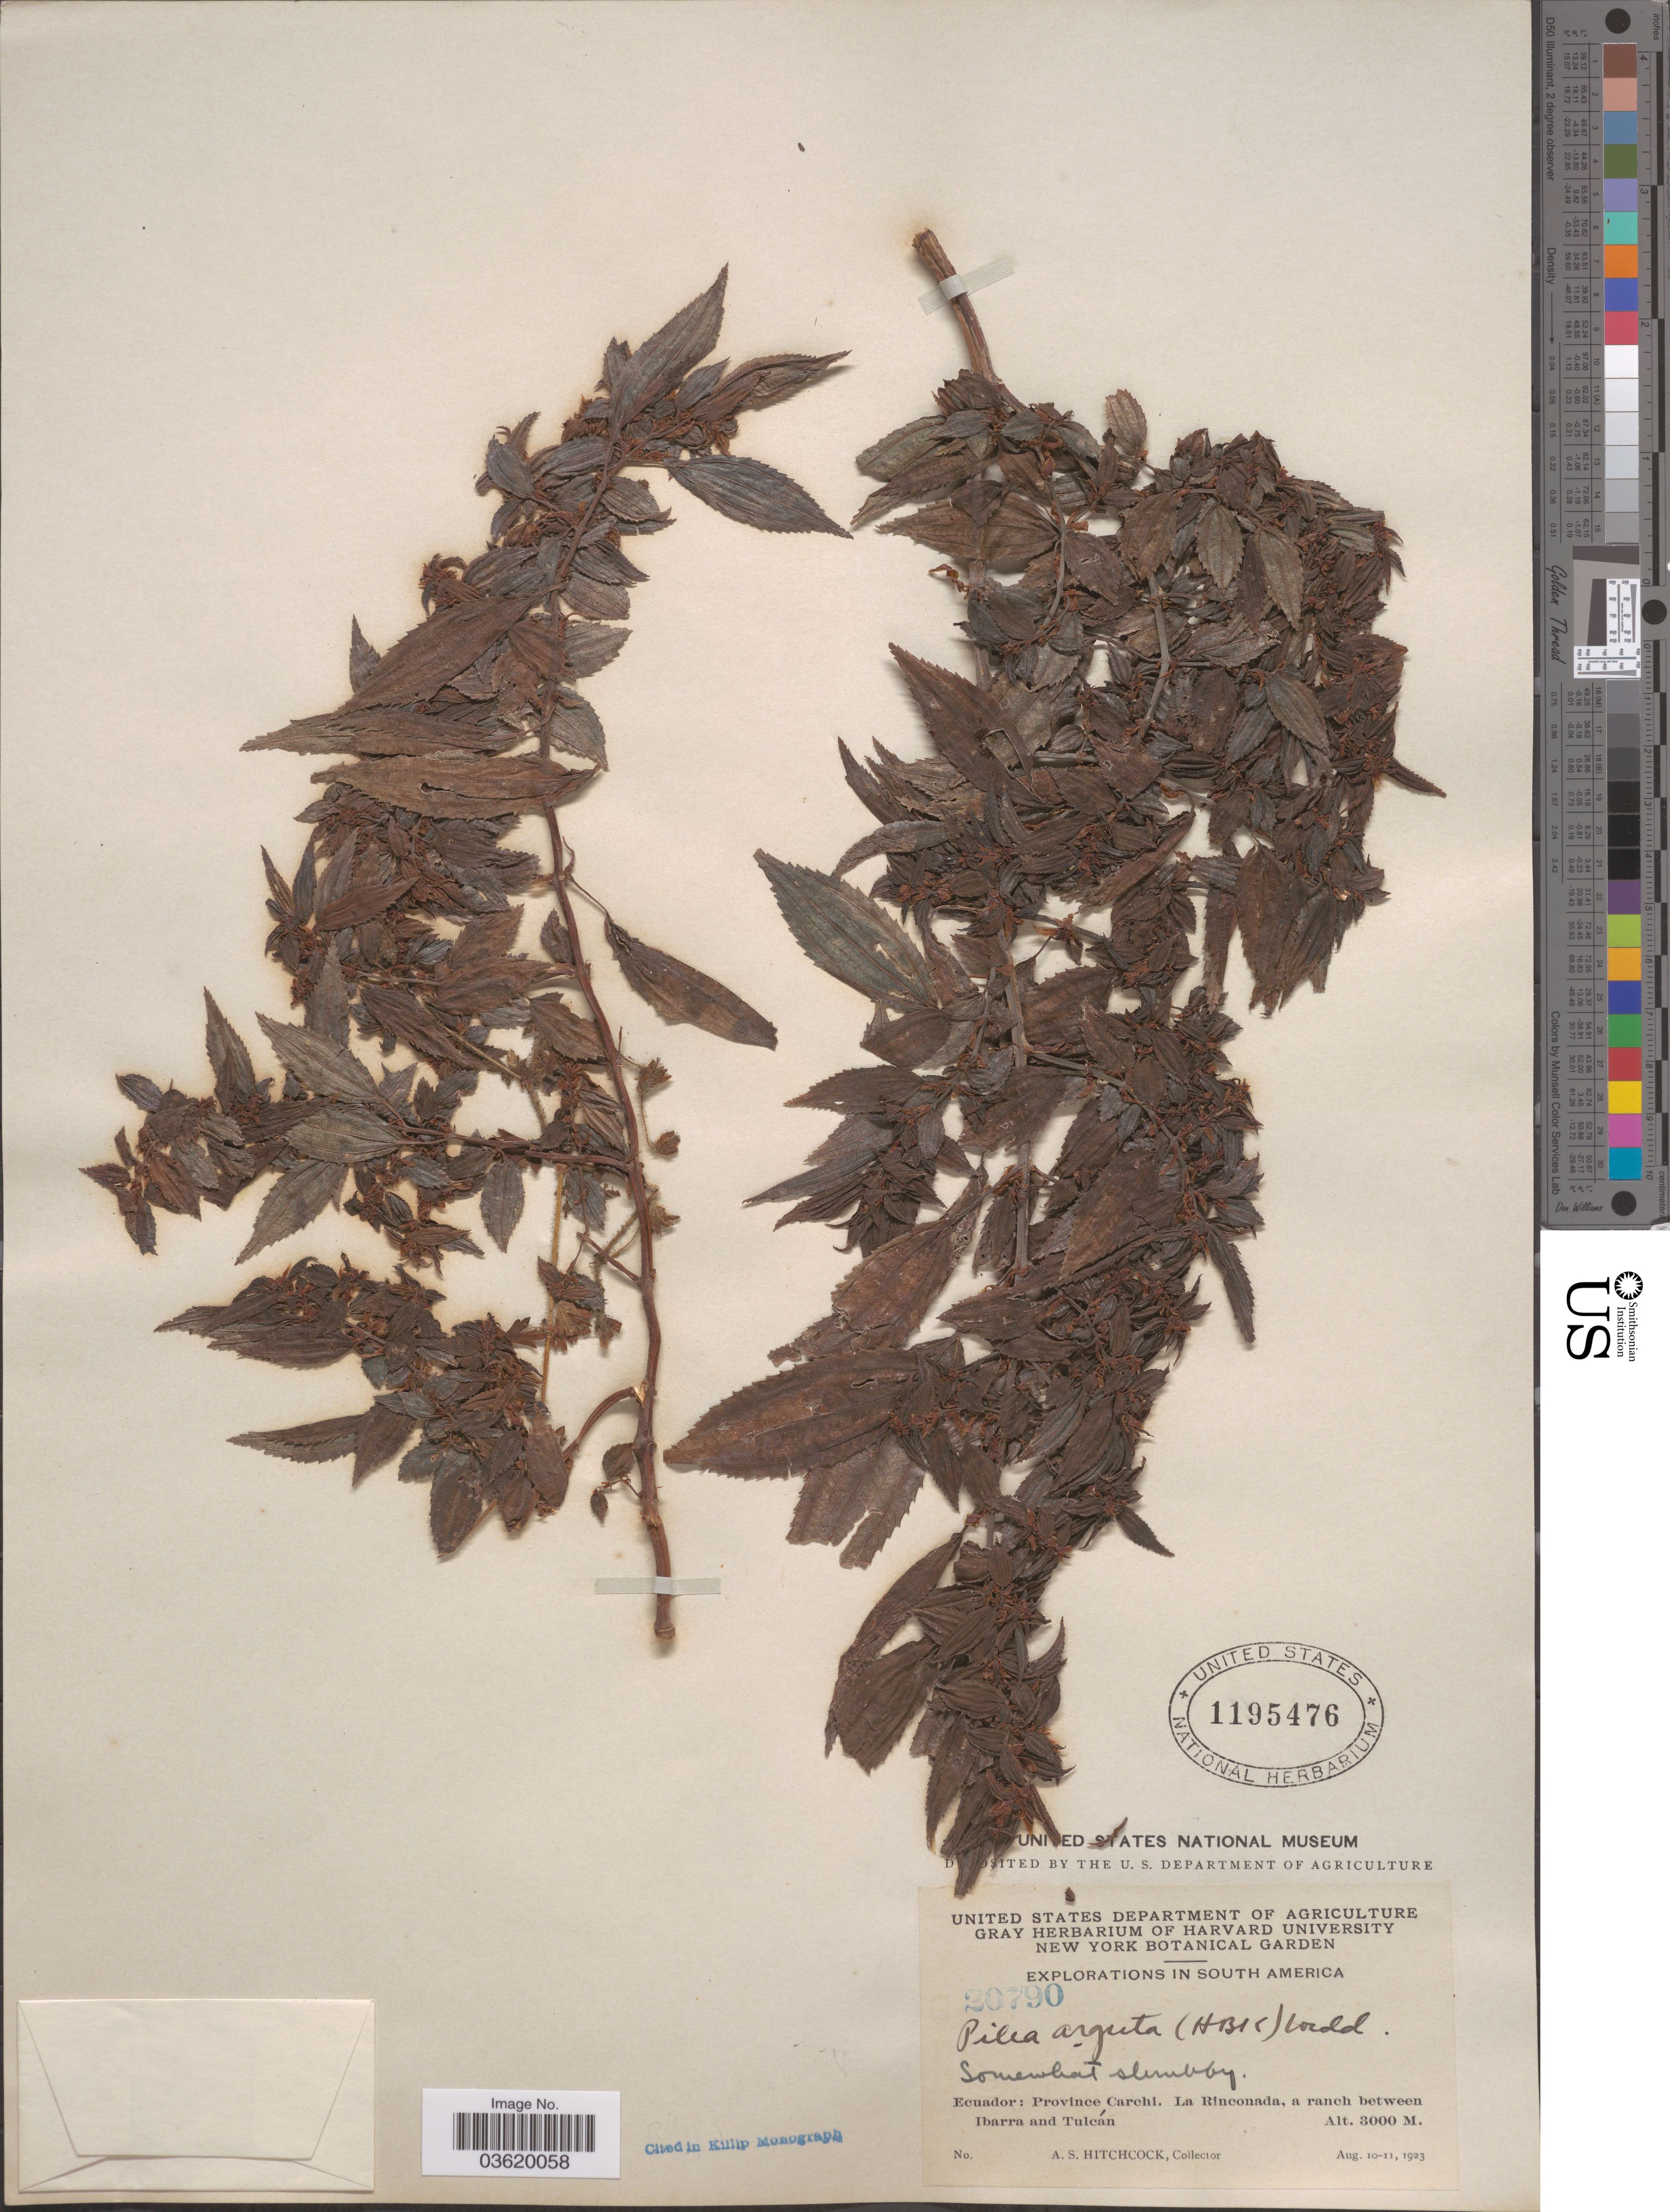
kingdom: Plantae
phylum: Tracheophyta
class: Magnoliopsida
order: Rosales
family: Urticaceae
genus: Pilea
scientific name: Pilea arguta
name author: Wedd.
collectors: A. S. Hitchcock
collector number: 20790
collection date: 1923-08-10/1923-08-11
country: Ecuador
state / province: Carchi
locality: La Rinconada, a ranch between Ibarra and Tulcán.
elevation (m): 3000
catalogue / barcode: US 1195476